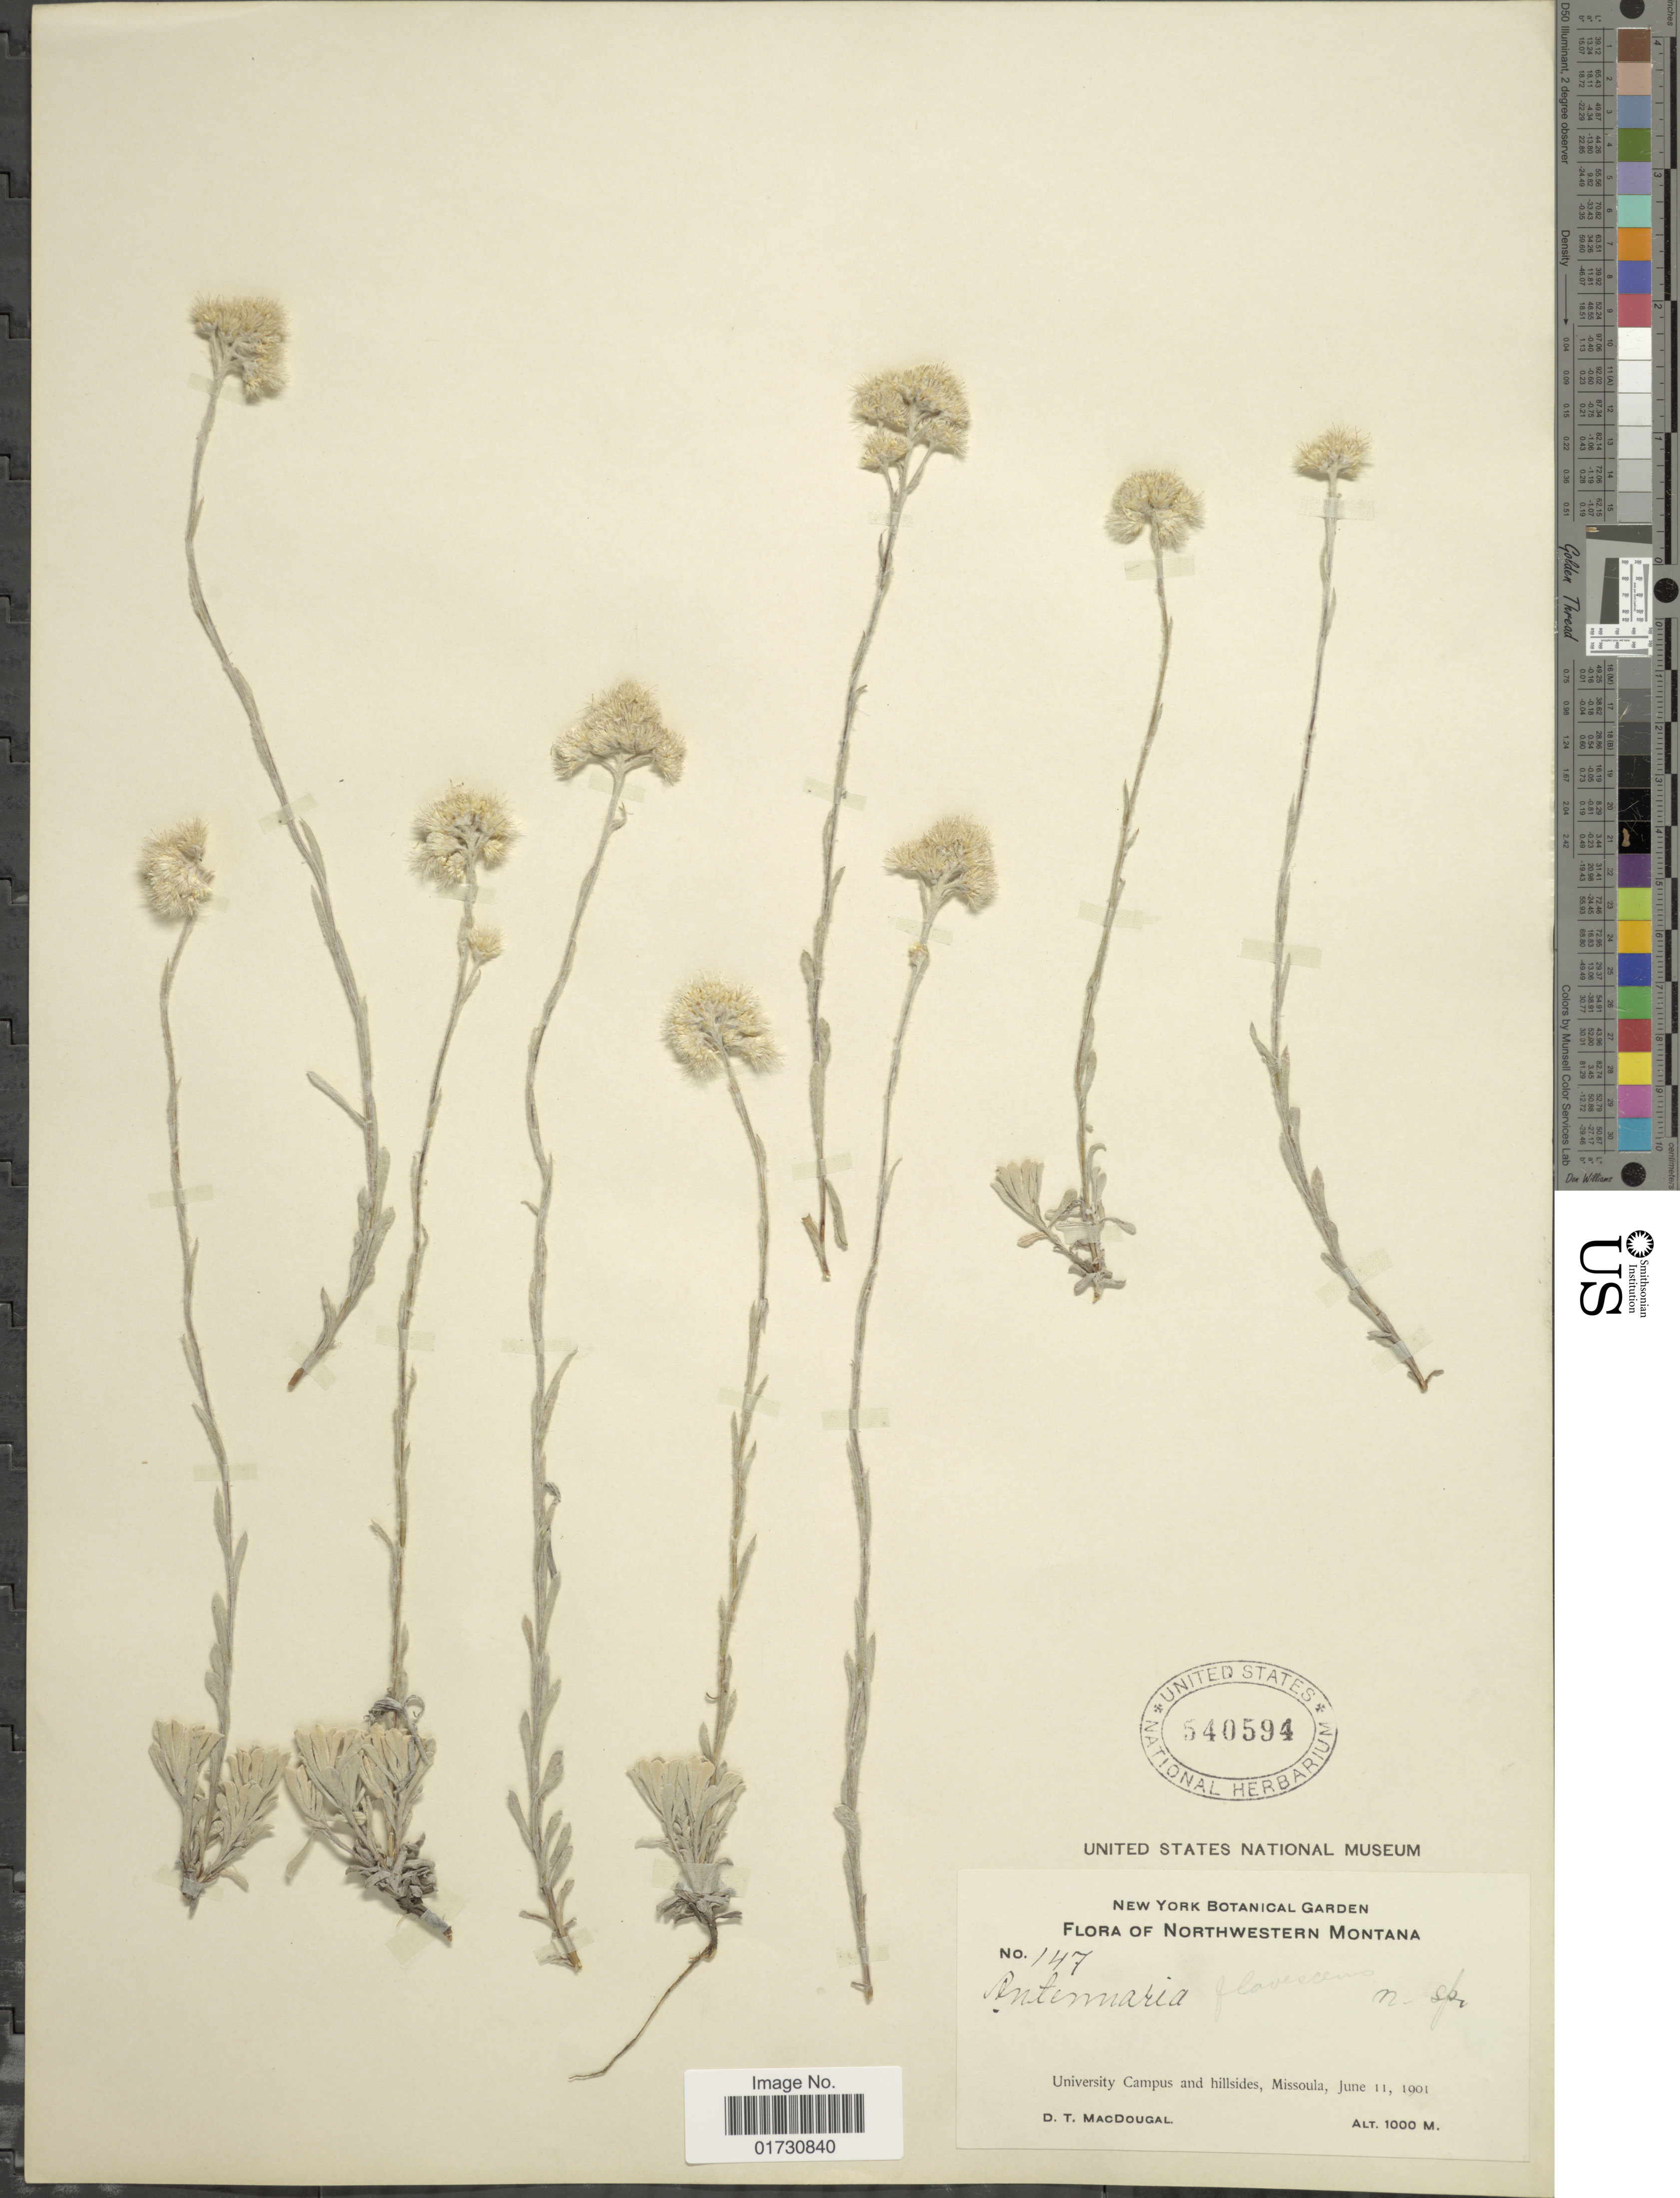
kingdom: Plantae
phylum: Tracheophyta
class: Magnoliopsida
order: Asterales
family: Asteraceae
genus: Antennaria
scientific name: Antennaria flavescens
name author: Rydb.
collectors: D. T. MacDougal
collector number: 147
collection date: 1901-06-11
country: United States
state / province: Montana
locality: Northwesten Montana, University Campus and hillsides, Missoula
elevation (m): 1000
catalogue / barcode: US 540594